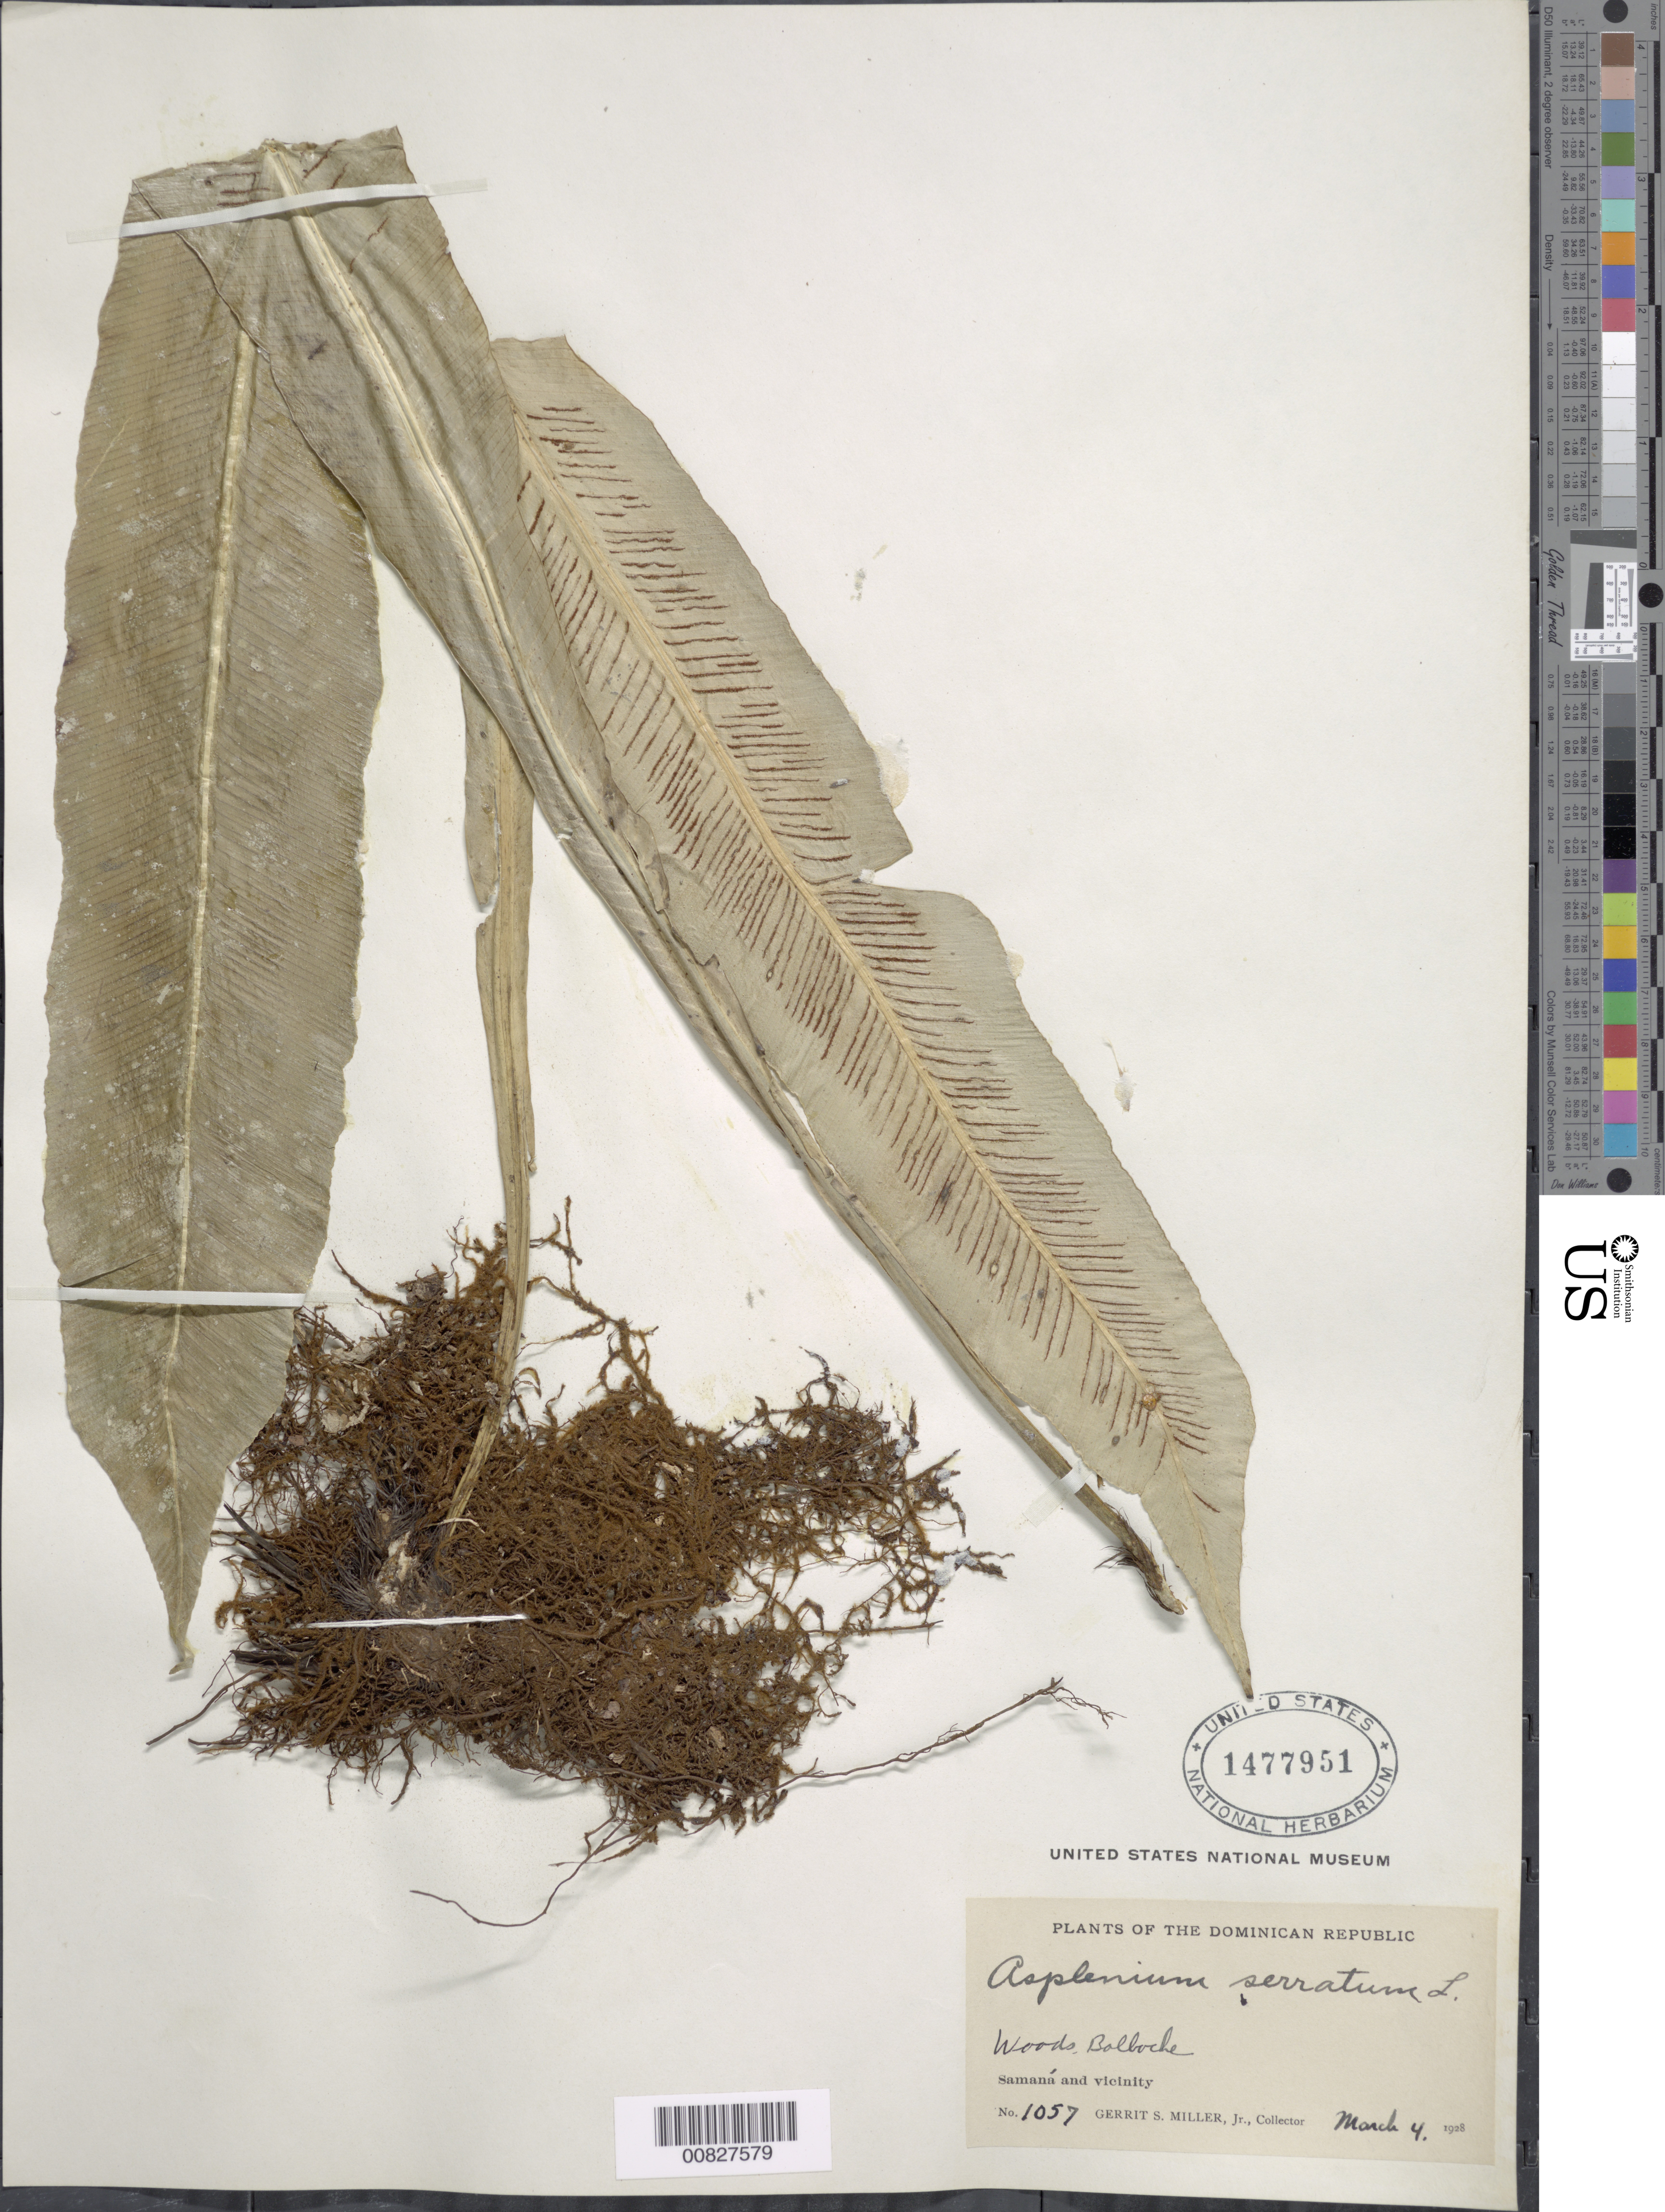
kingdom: Plantae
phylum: Tracheophyta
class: Polypodiopsida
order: Polypodiales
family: Aspleniaceae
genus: Asplenium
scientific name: Asplenium serratum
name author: L.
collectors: G. S. Miller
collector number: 1057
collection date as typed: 04 Mar 1928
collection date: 1928-03-04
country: Dominican Republic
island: Hispaniola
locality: Samaná and vicinity, Bolboche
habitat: Woods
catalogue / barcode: US 1477951